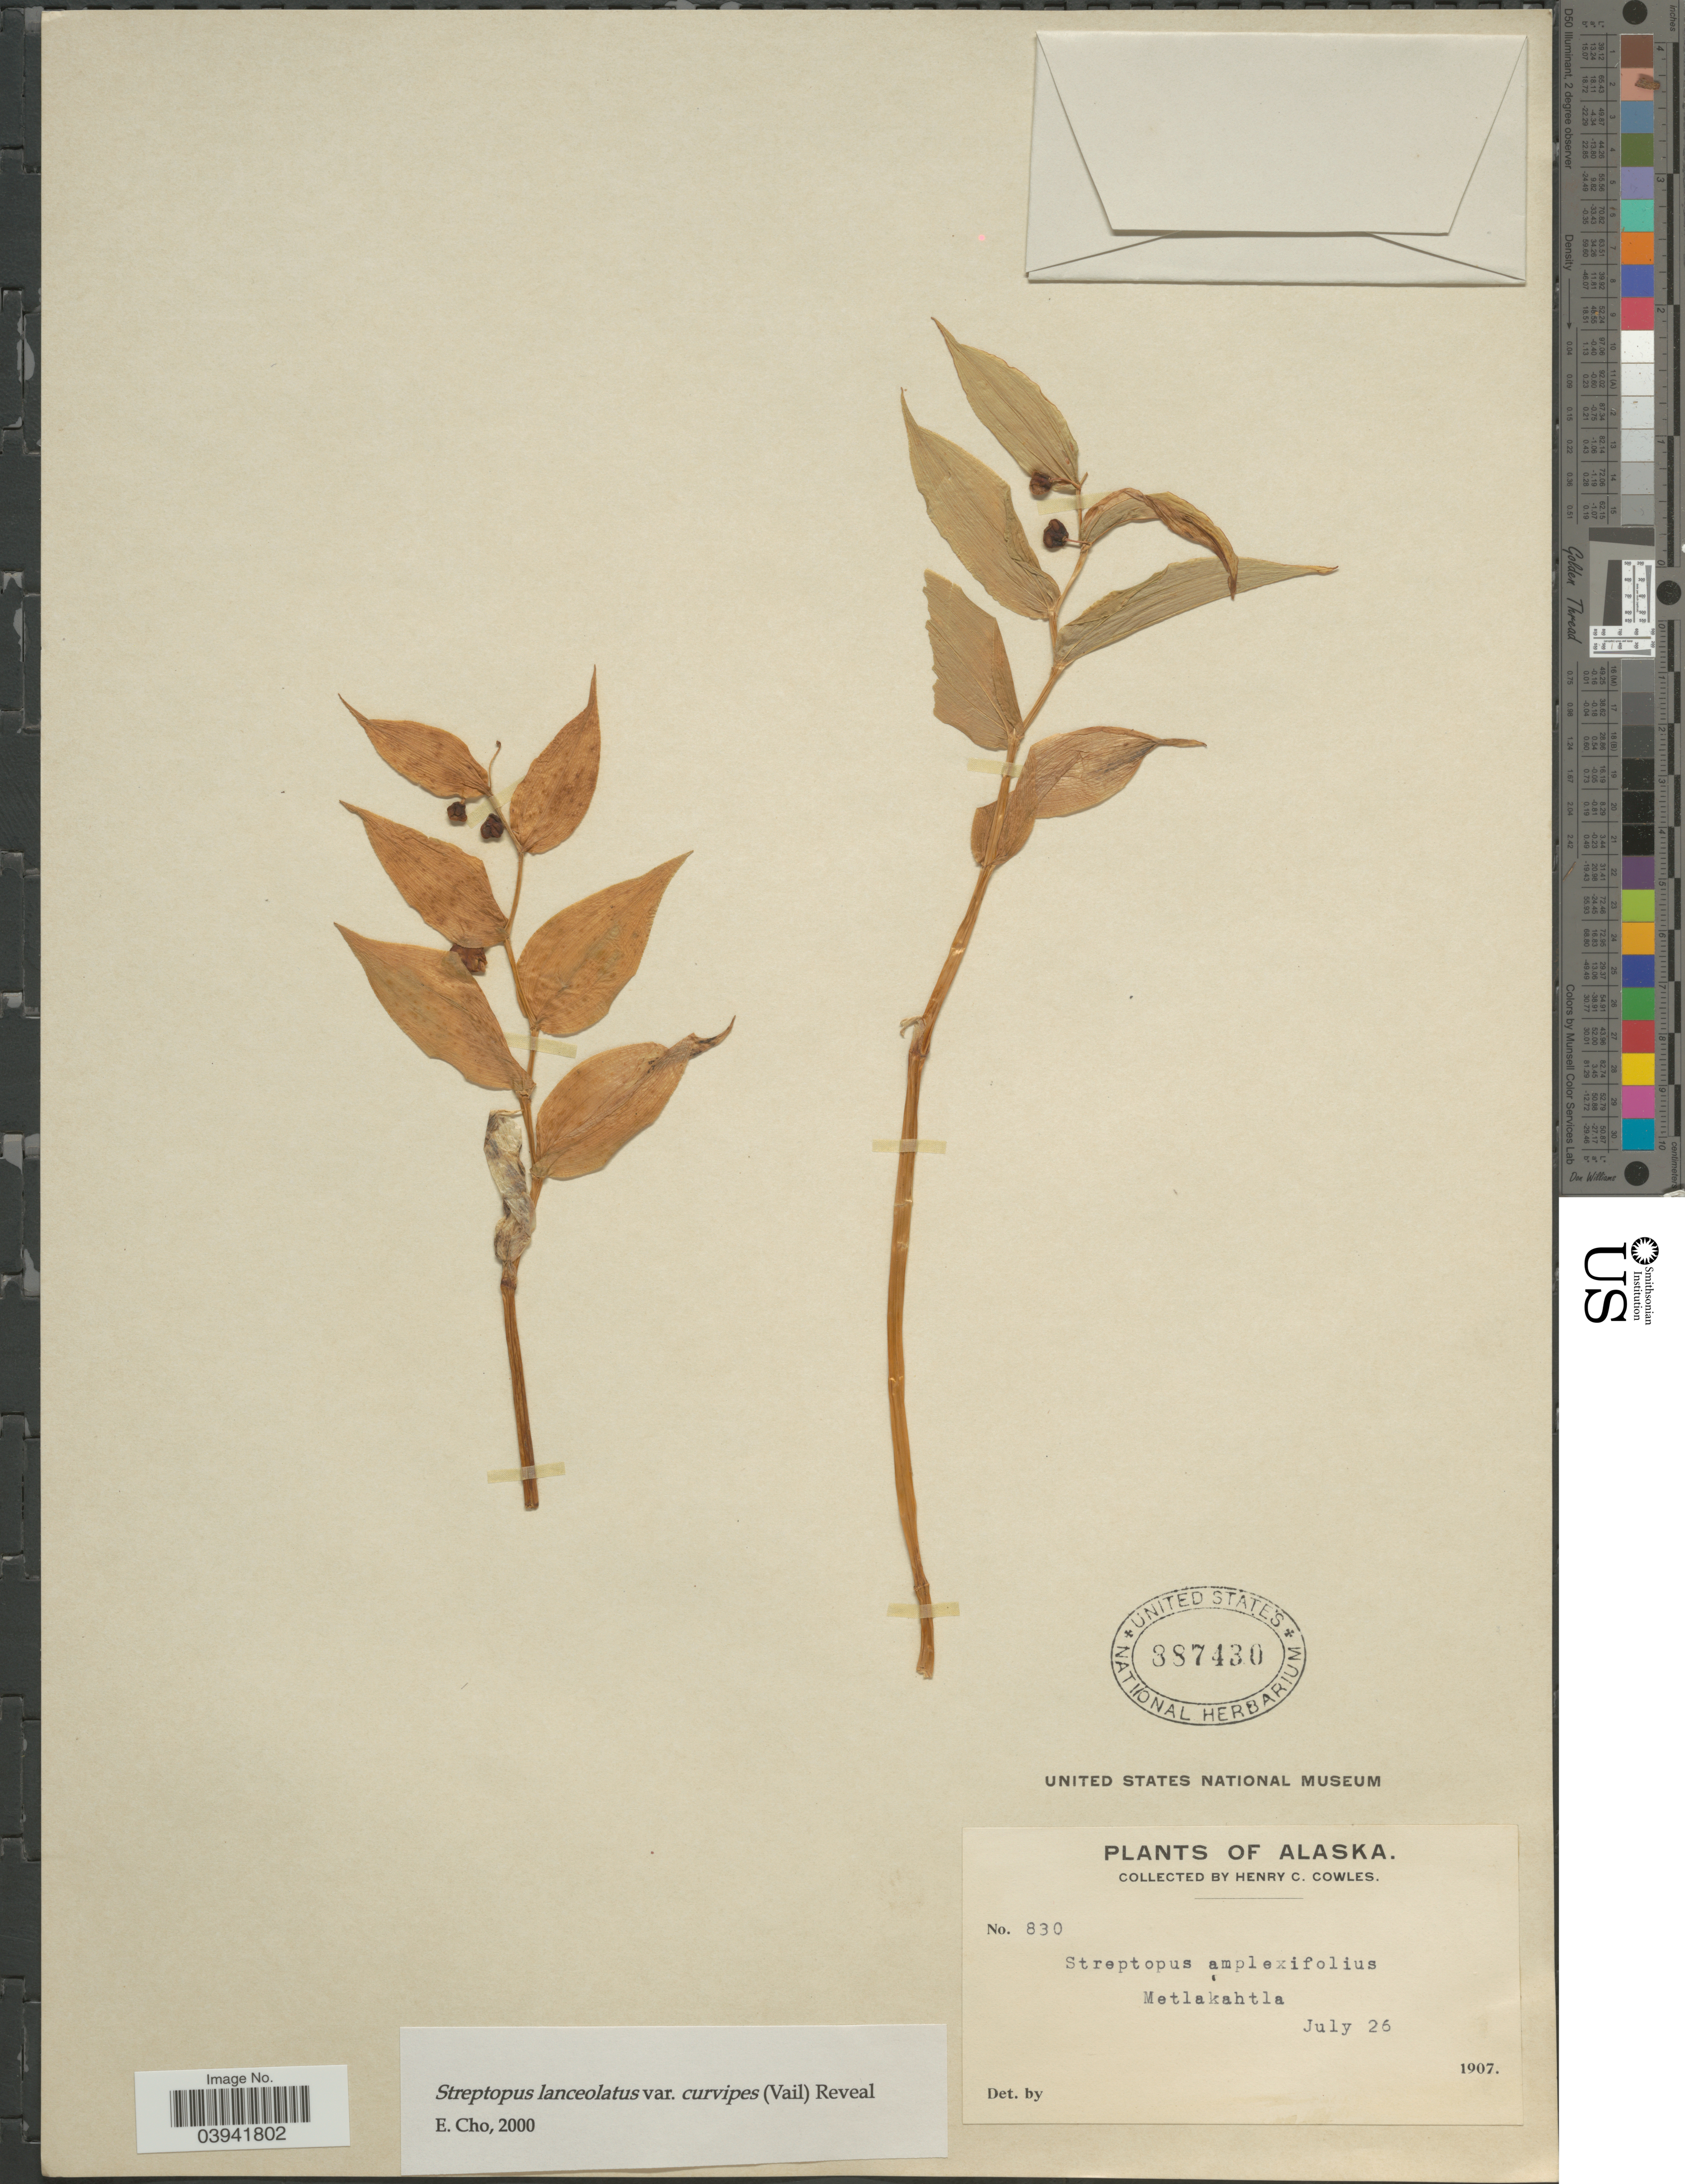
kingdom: Plantae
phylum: Tracheophyta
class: Liliopsida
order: Liliales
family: Liliaceae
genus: Streptopus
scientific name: Streptopus lanceolatus var. curvipes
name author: (Vail) Reveal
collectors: H. Cowles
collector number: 830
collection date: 1907-07-26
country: United States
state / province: Alaska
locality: Metlakahtla.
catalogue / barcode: US 887430